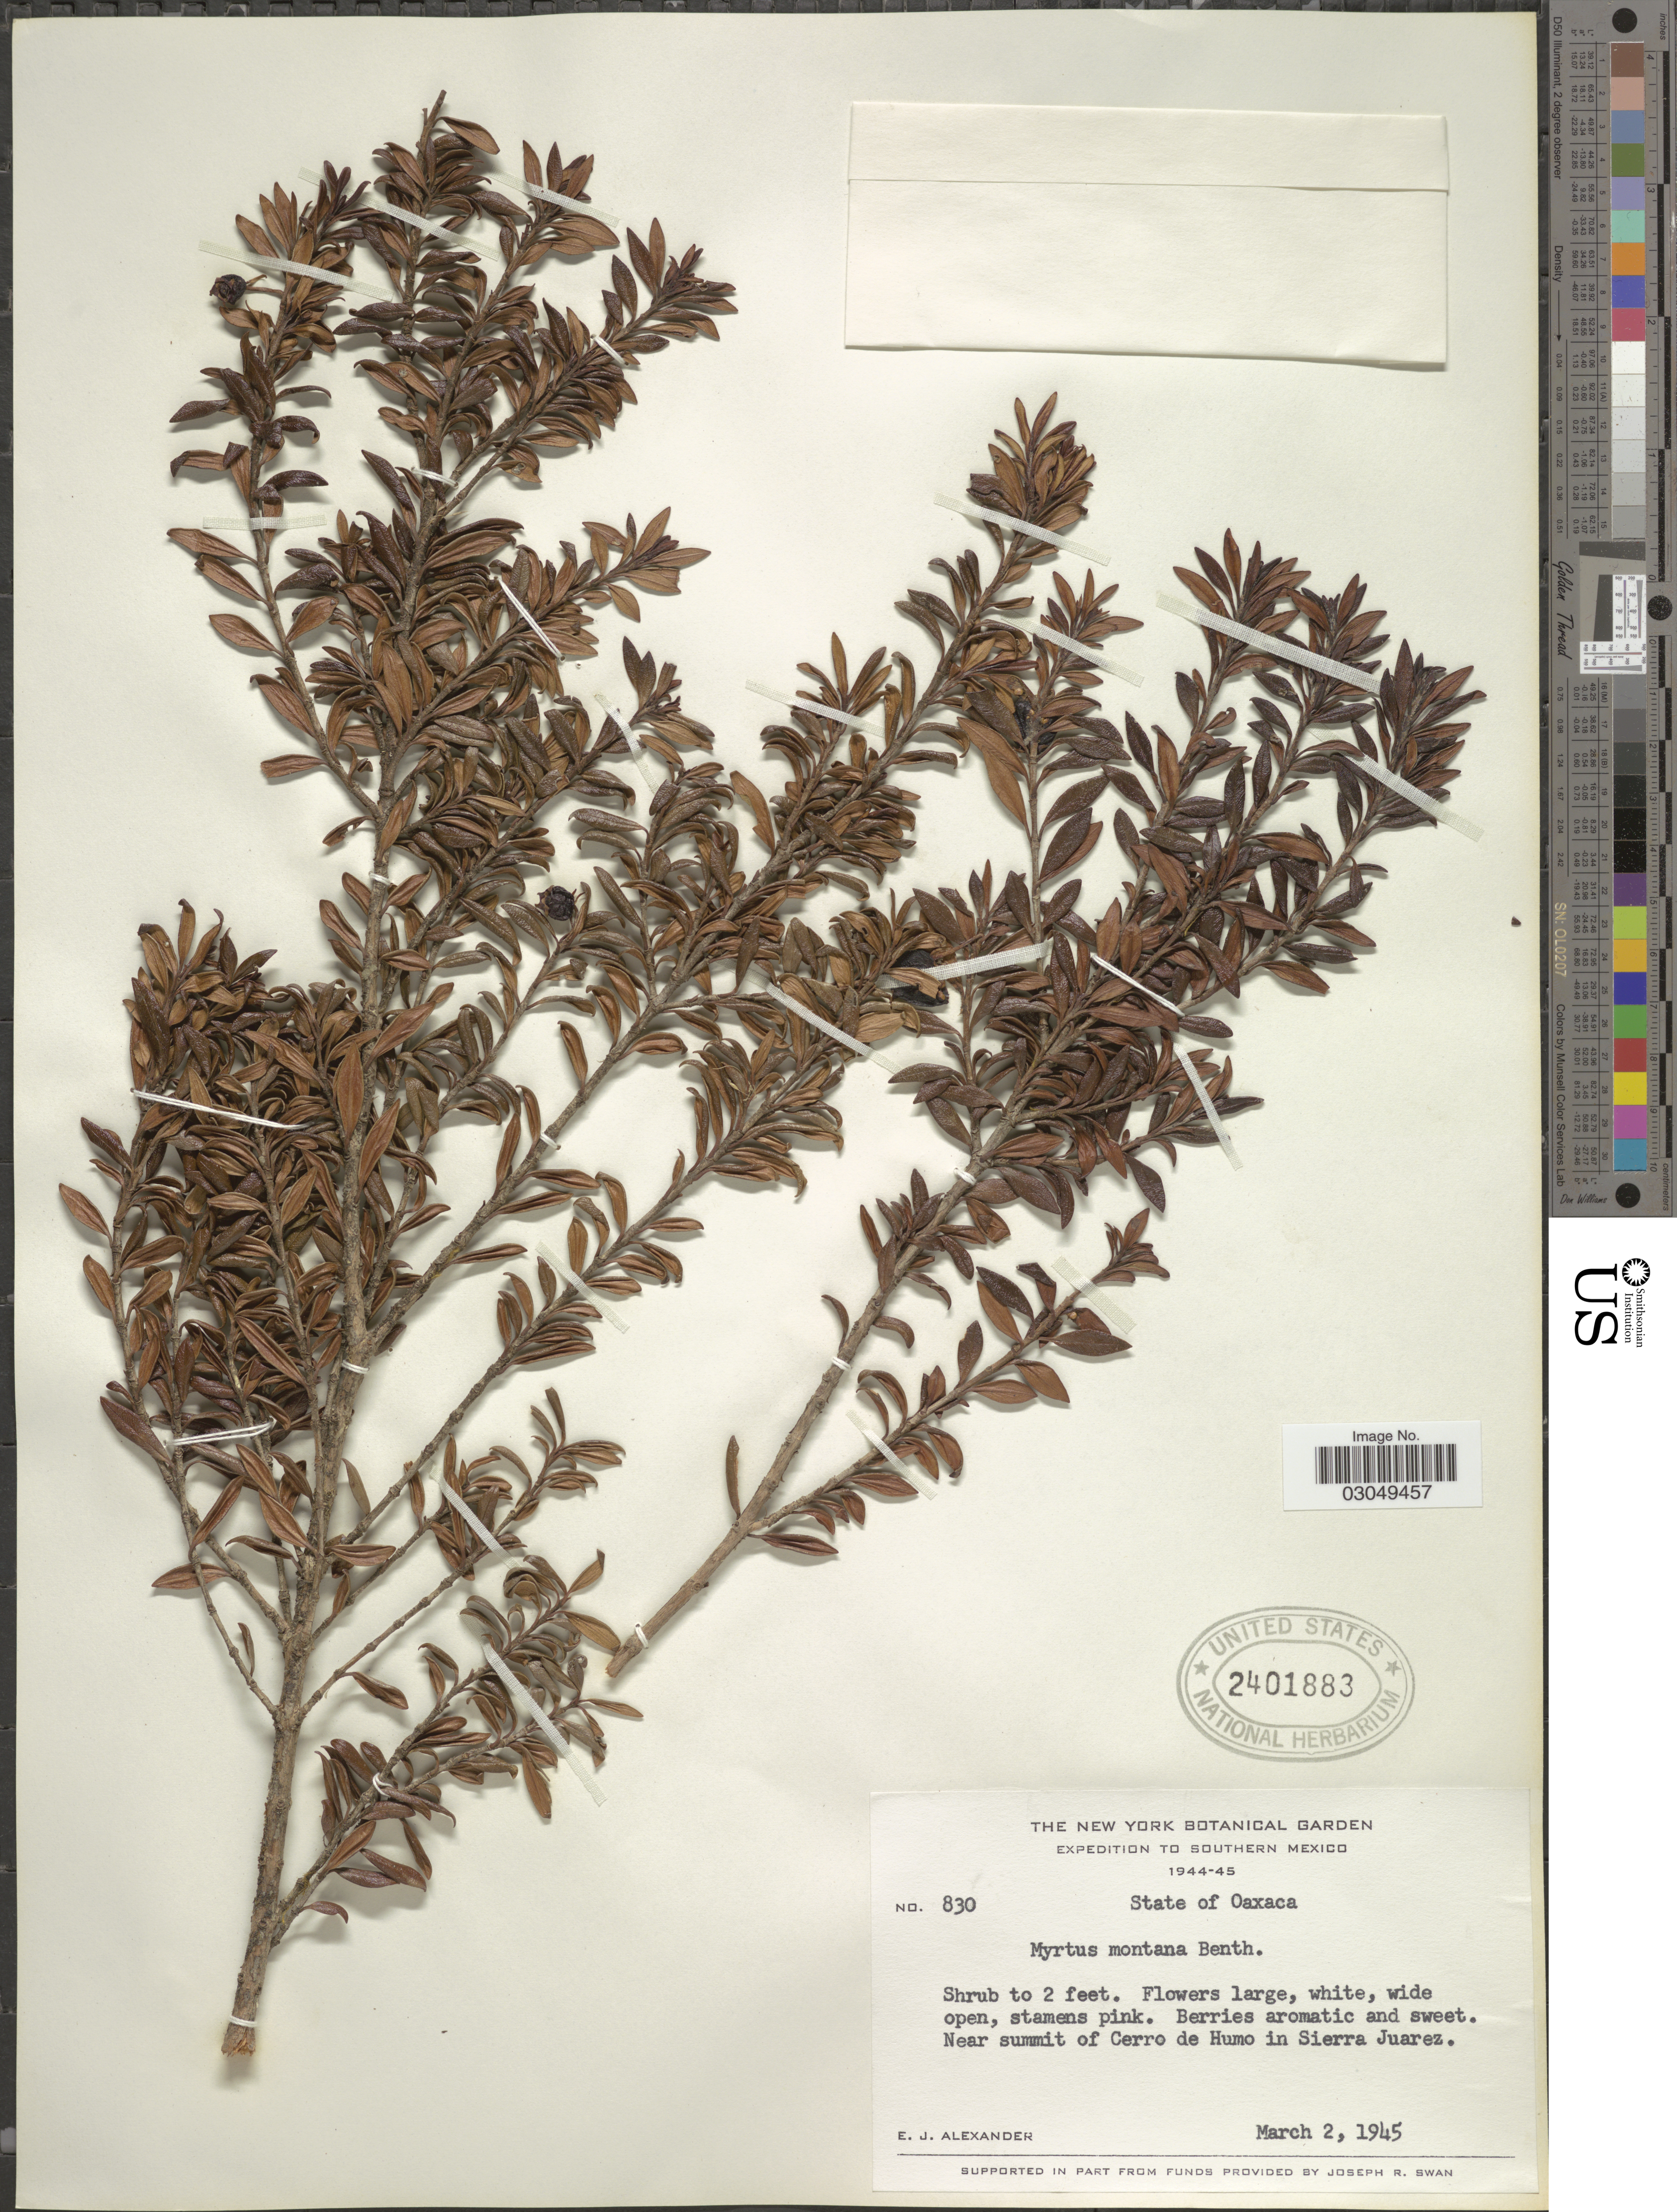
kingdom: Plantae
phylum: Tracheophyta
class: Magnoliopsida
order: Myrtales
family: Myrtaceae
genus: Ugni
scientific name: Ugni myricoides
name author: (Kunth) O. Berg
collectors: E. J. Alexander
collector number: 830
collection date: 1945-03-02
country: Mexico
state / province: Oaxaca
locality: Southern Mexico, Near summit of Cerro de Humo in Sierra Juarez.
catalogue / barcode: US 2401883